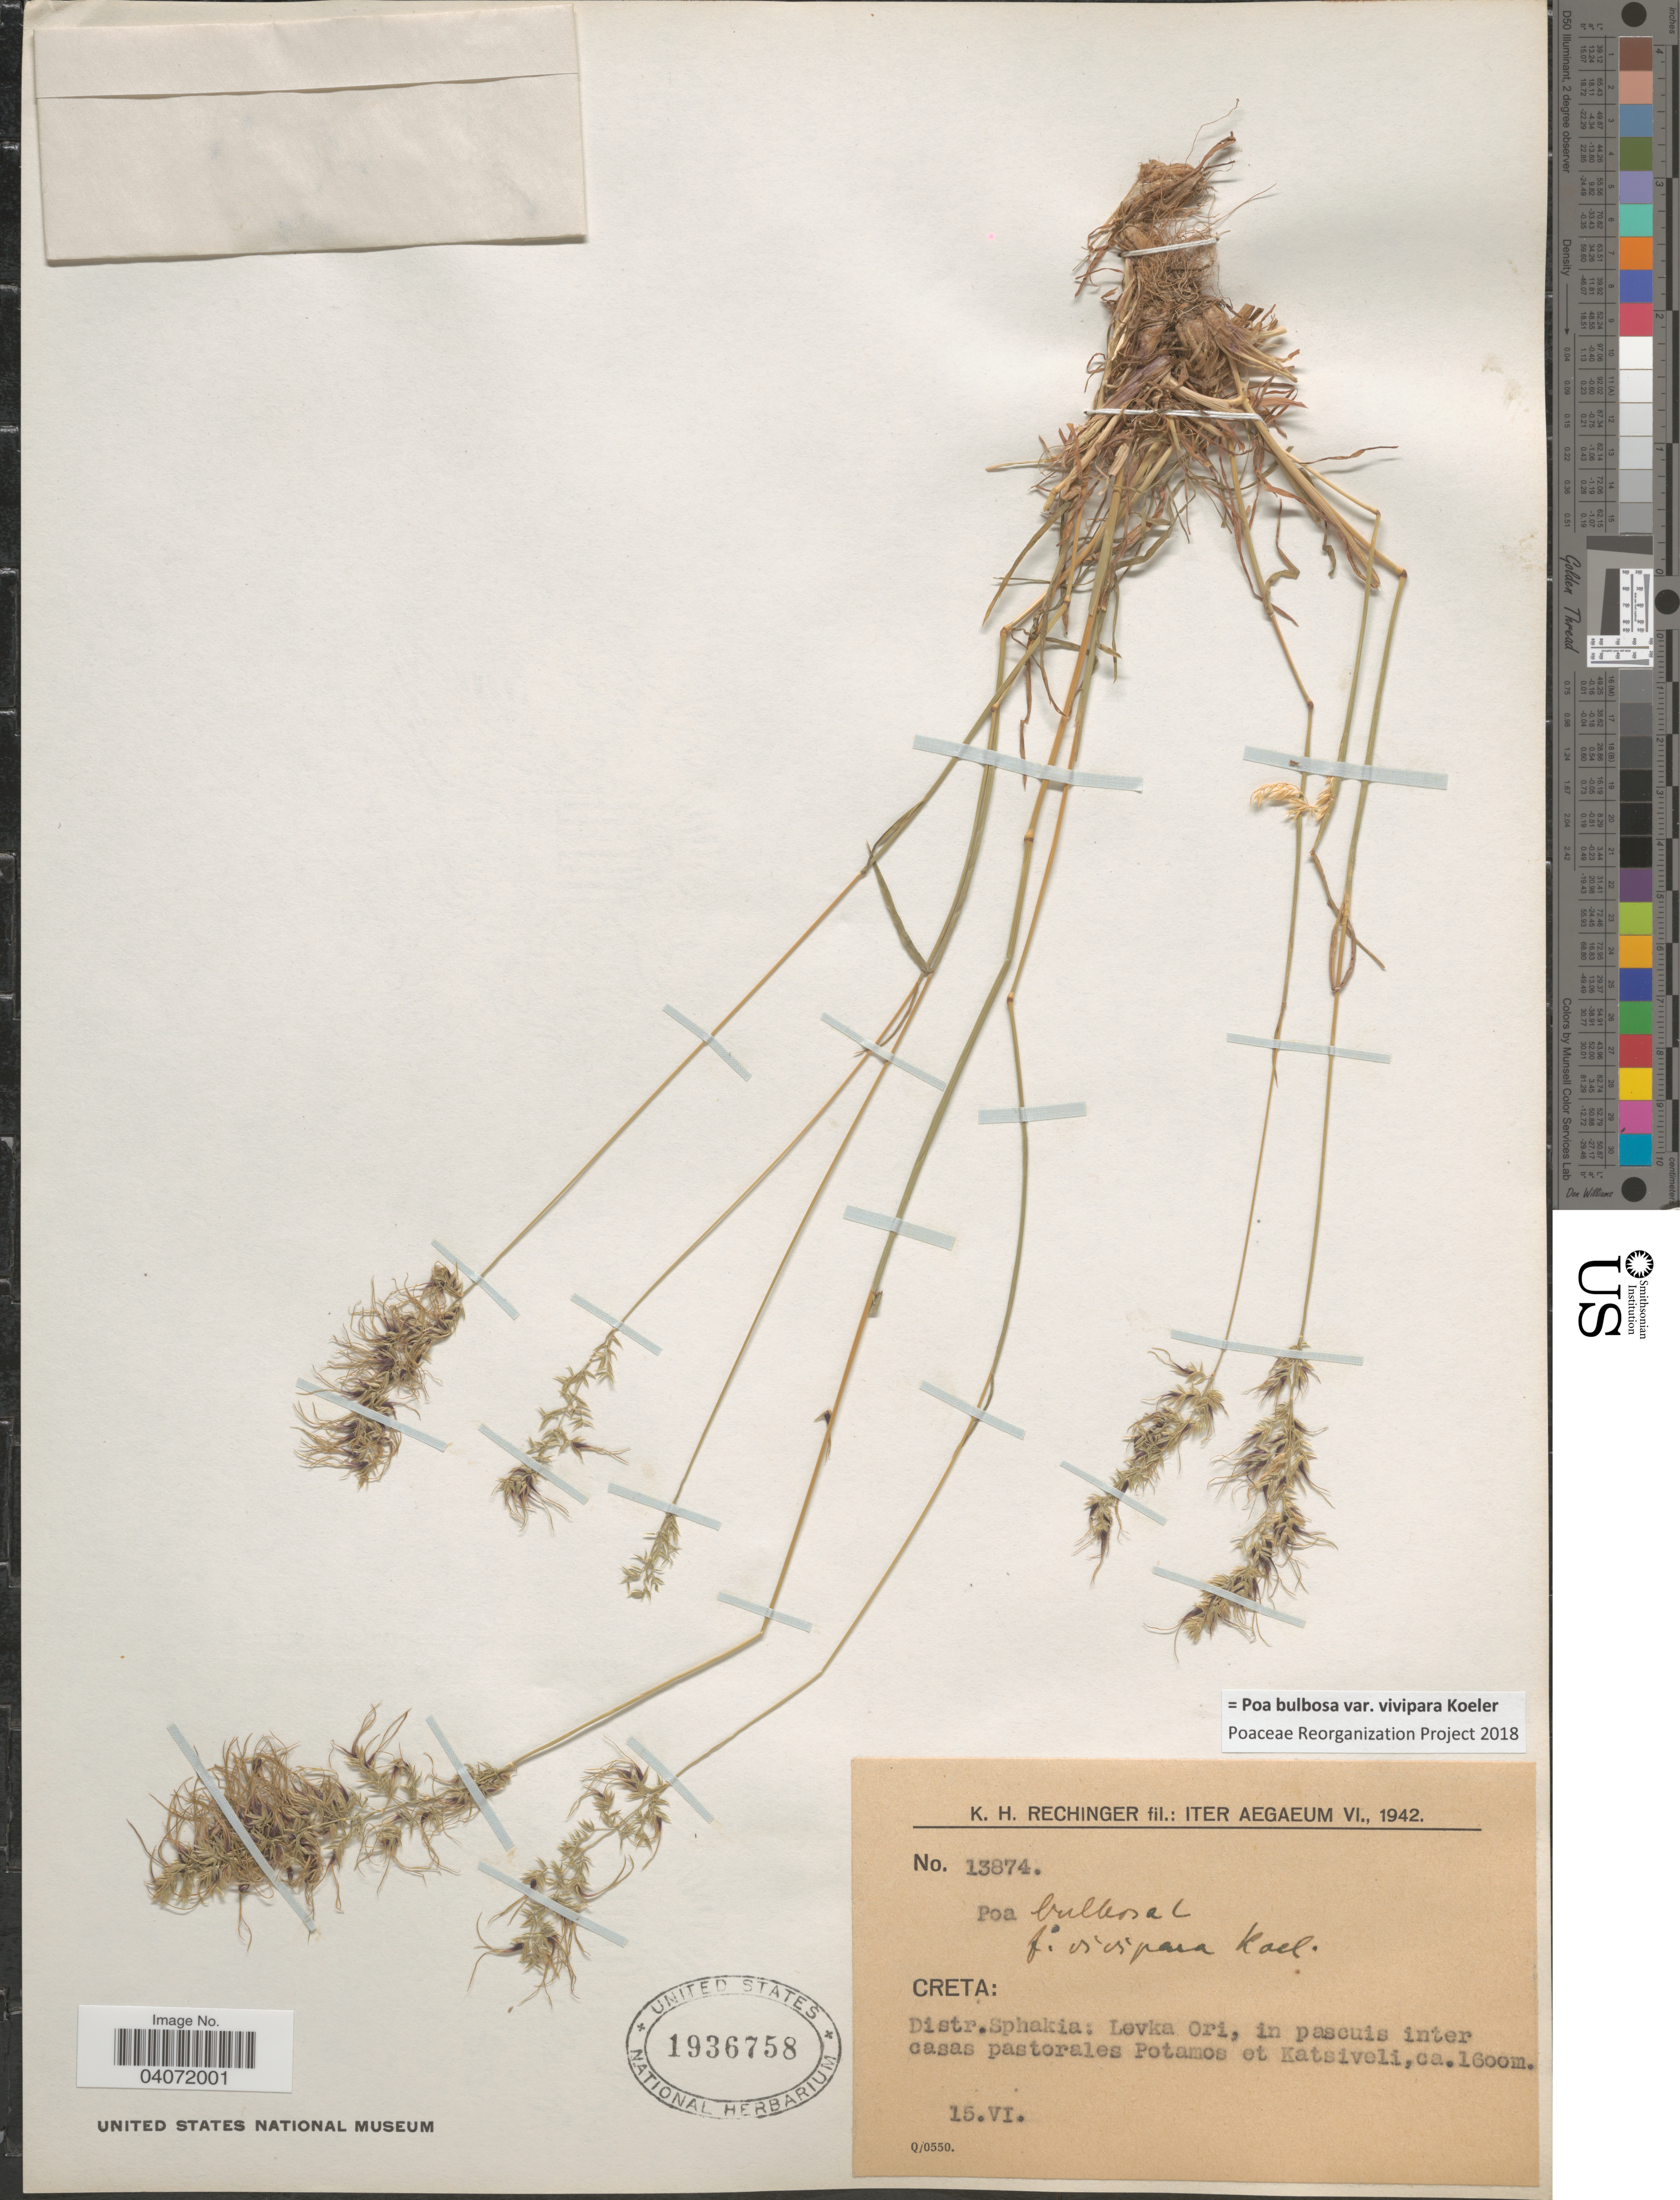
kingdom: Plantae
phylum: Tracheophyta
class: Liliopsida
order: Poales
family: Poaceae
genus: Poa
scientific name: Poa bulbosa subsp. bulbosa var. vivipara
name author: Koeler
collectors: K. H. Rechinger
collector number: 13874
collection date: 1942-06-15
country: Greece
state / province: Crete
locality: Iter Aegaeum VI., 1942. Creta: Distr. Sphakia: Levka Ori, in pascuis inter casas pastorales Potamos et Katsiveli.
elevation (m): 1600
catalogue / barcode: US 1936758